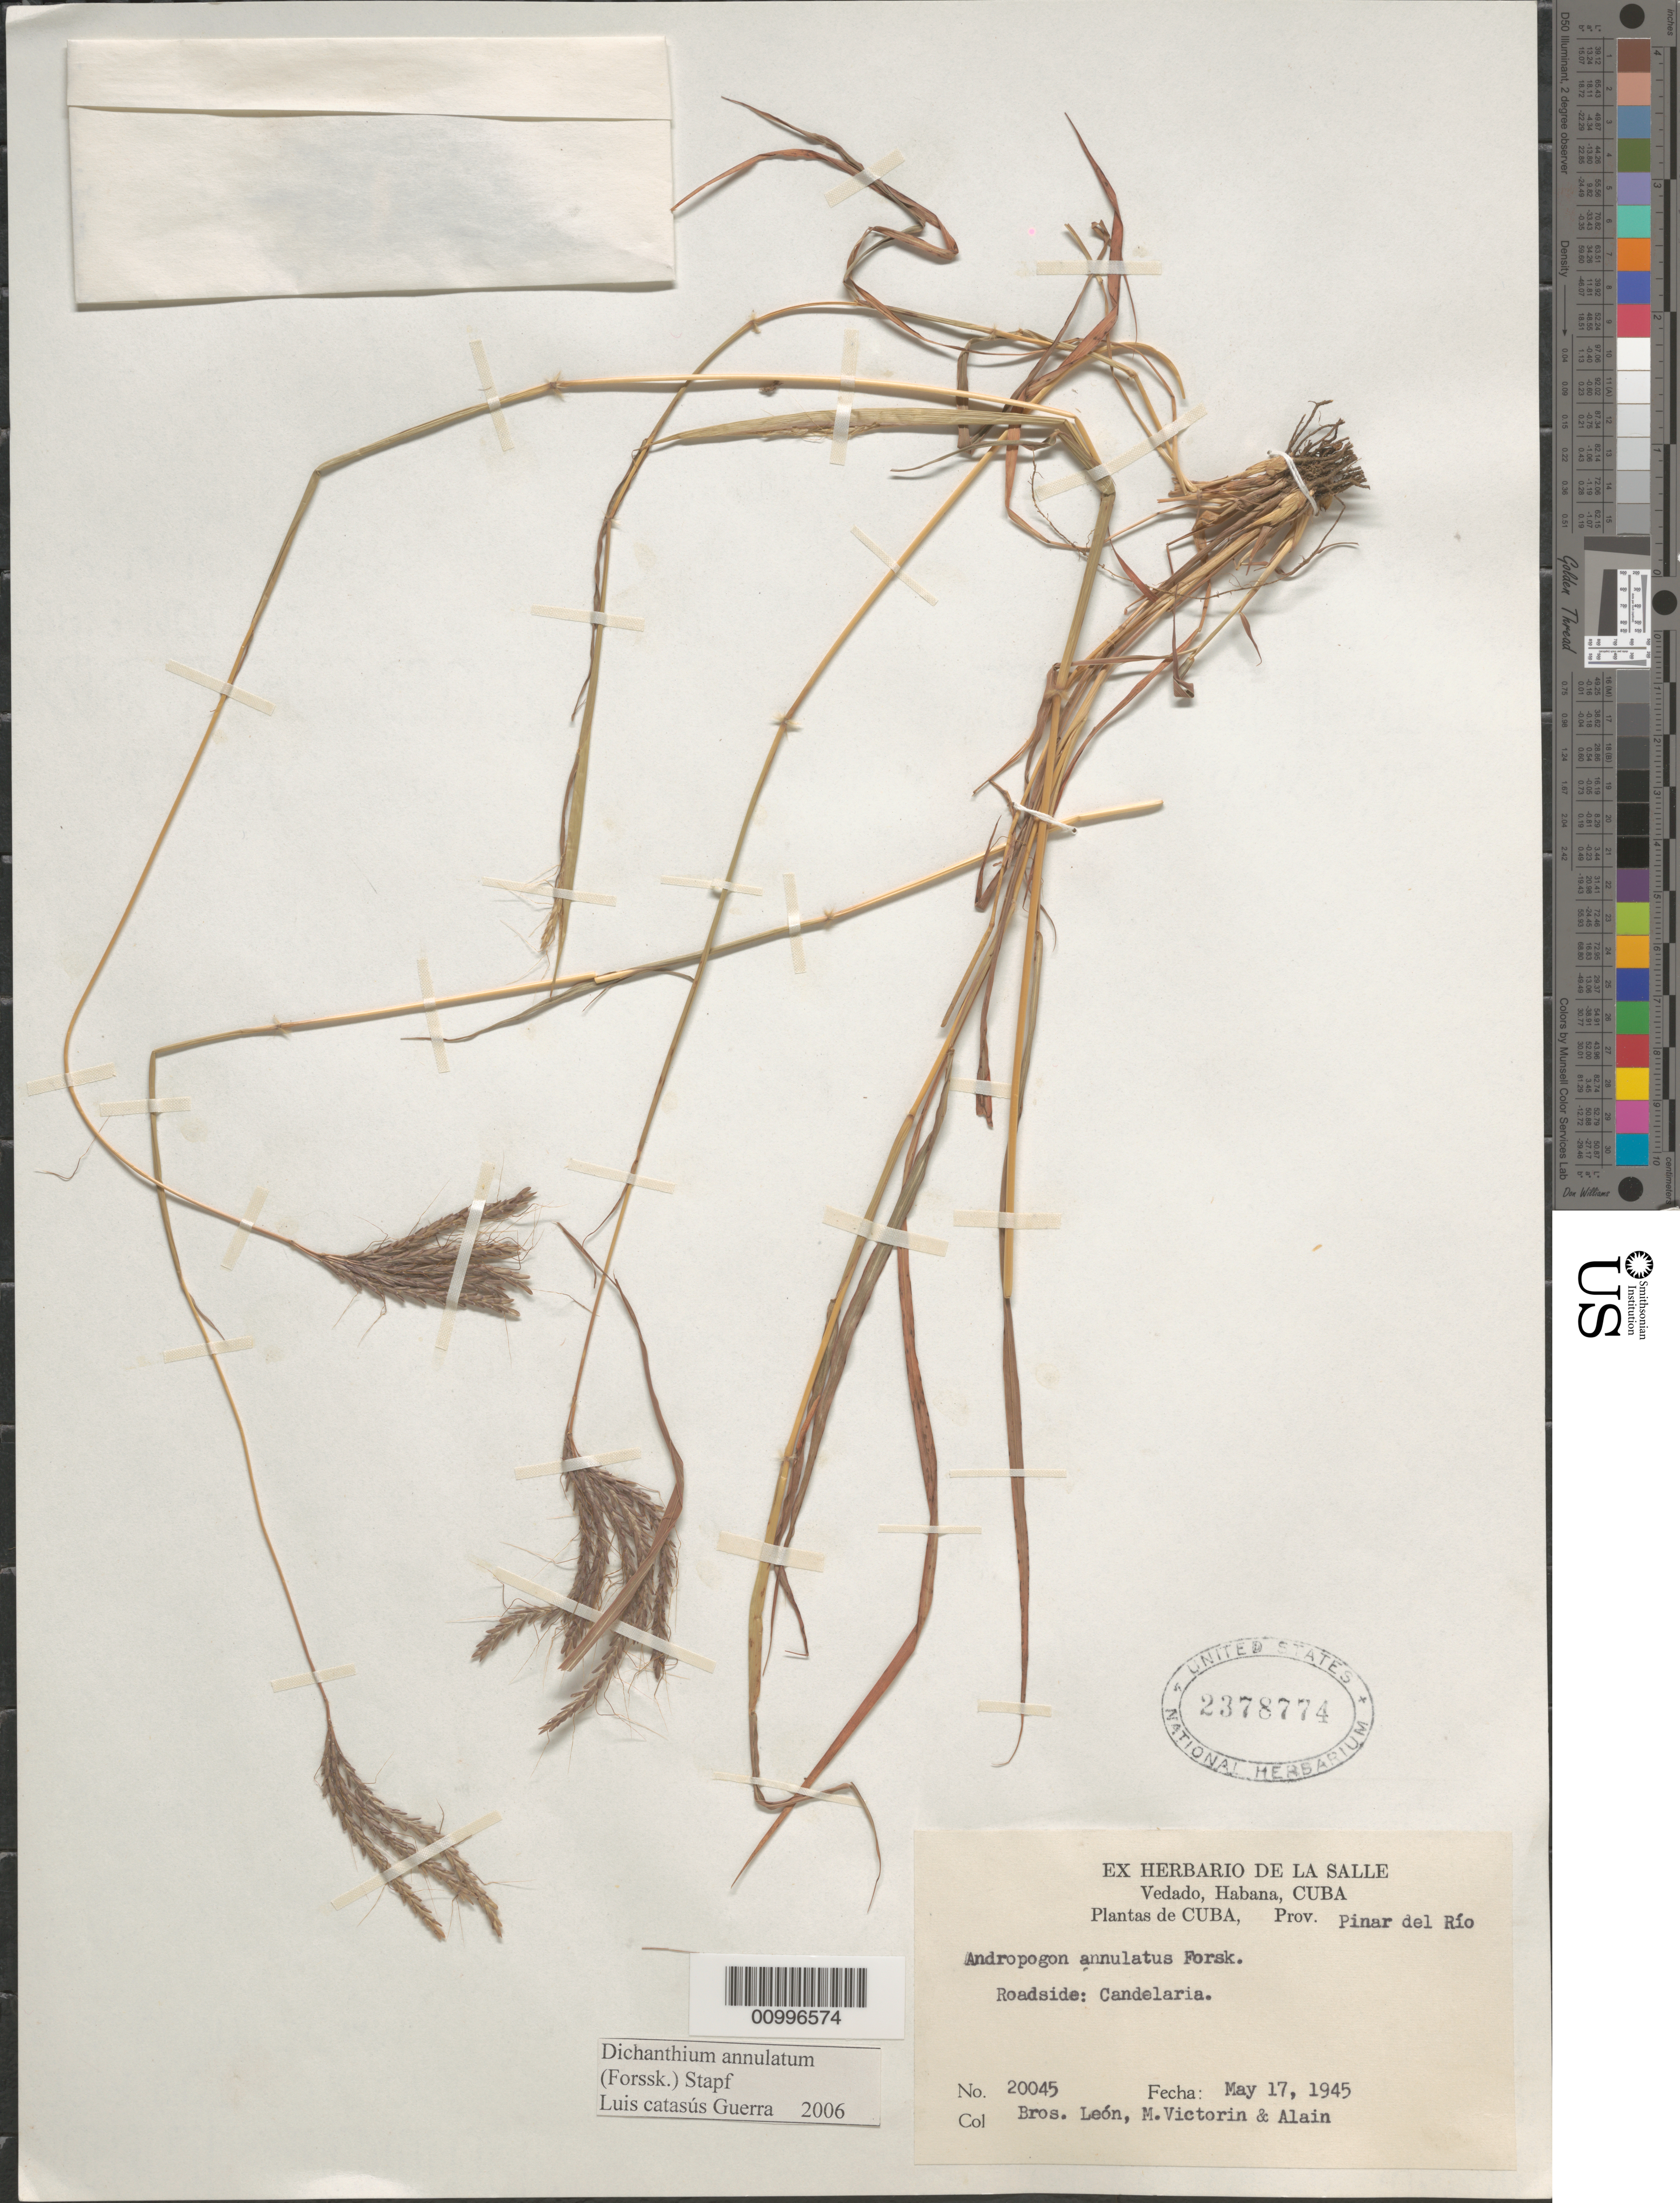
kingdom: Plantae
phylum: Tracheophyta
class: Liliopsida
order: Poales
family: Poaceae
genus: Dichanthium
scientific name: Dichanthium annulatum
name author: (Forssk.) Stapf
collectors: Bro. León & A. H. Liogier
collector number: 20045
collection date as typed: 17 May 1945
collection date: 1945-05-17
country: Cuba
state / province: Pinar del Rio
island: Cuba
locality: Candelaria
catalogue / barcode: US 2378774